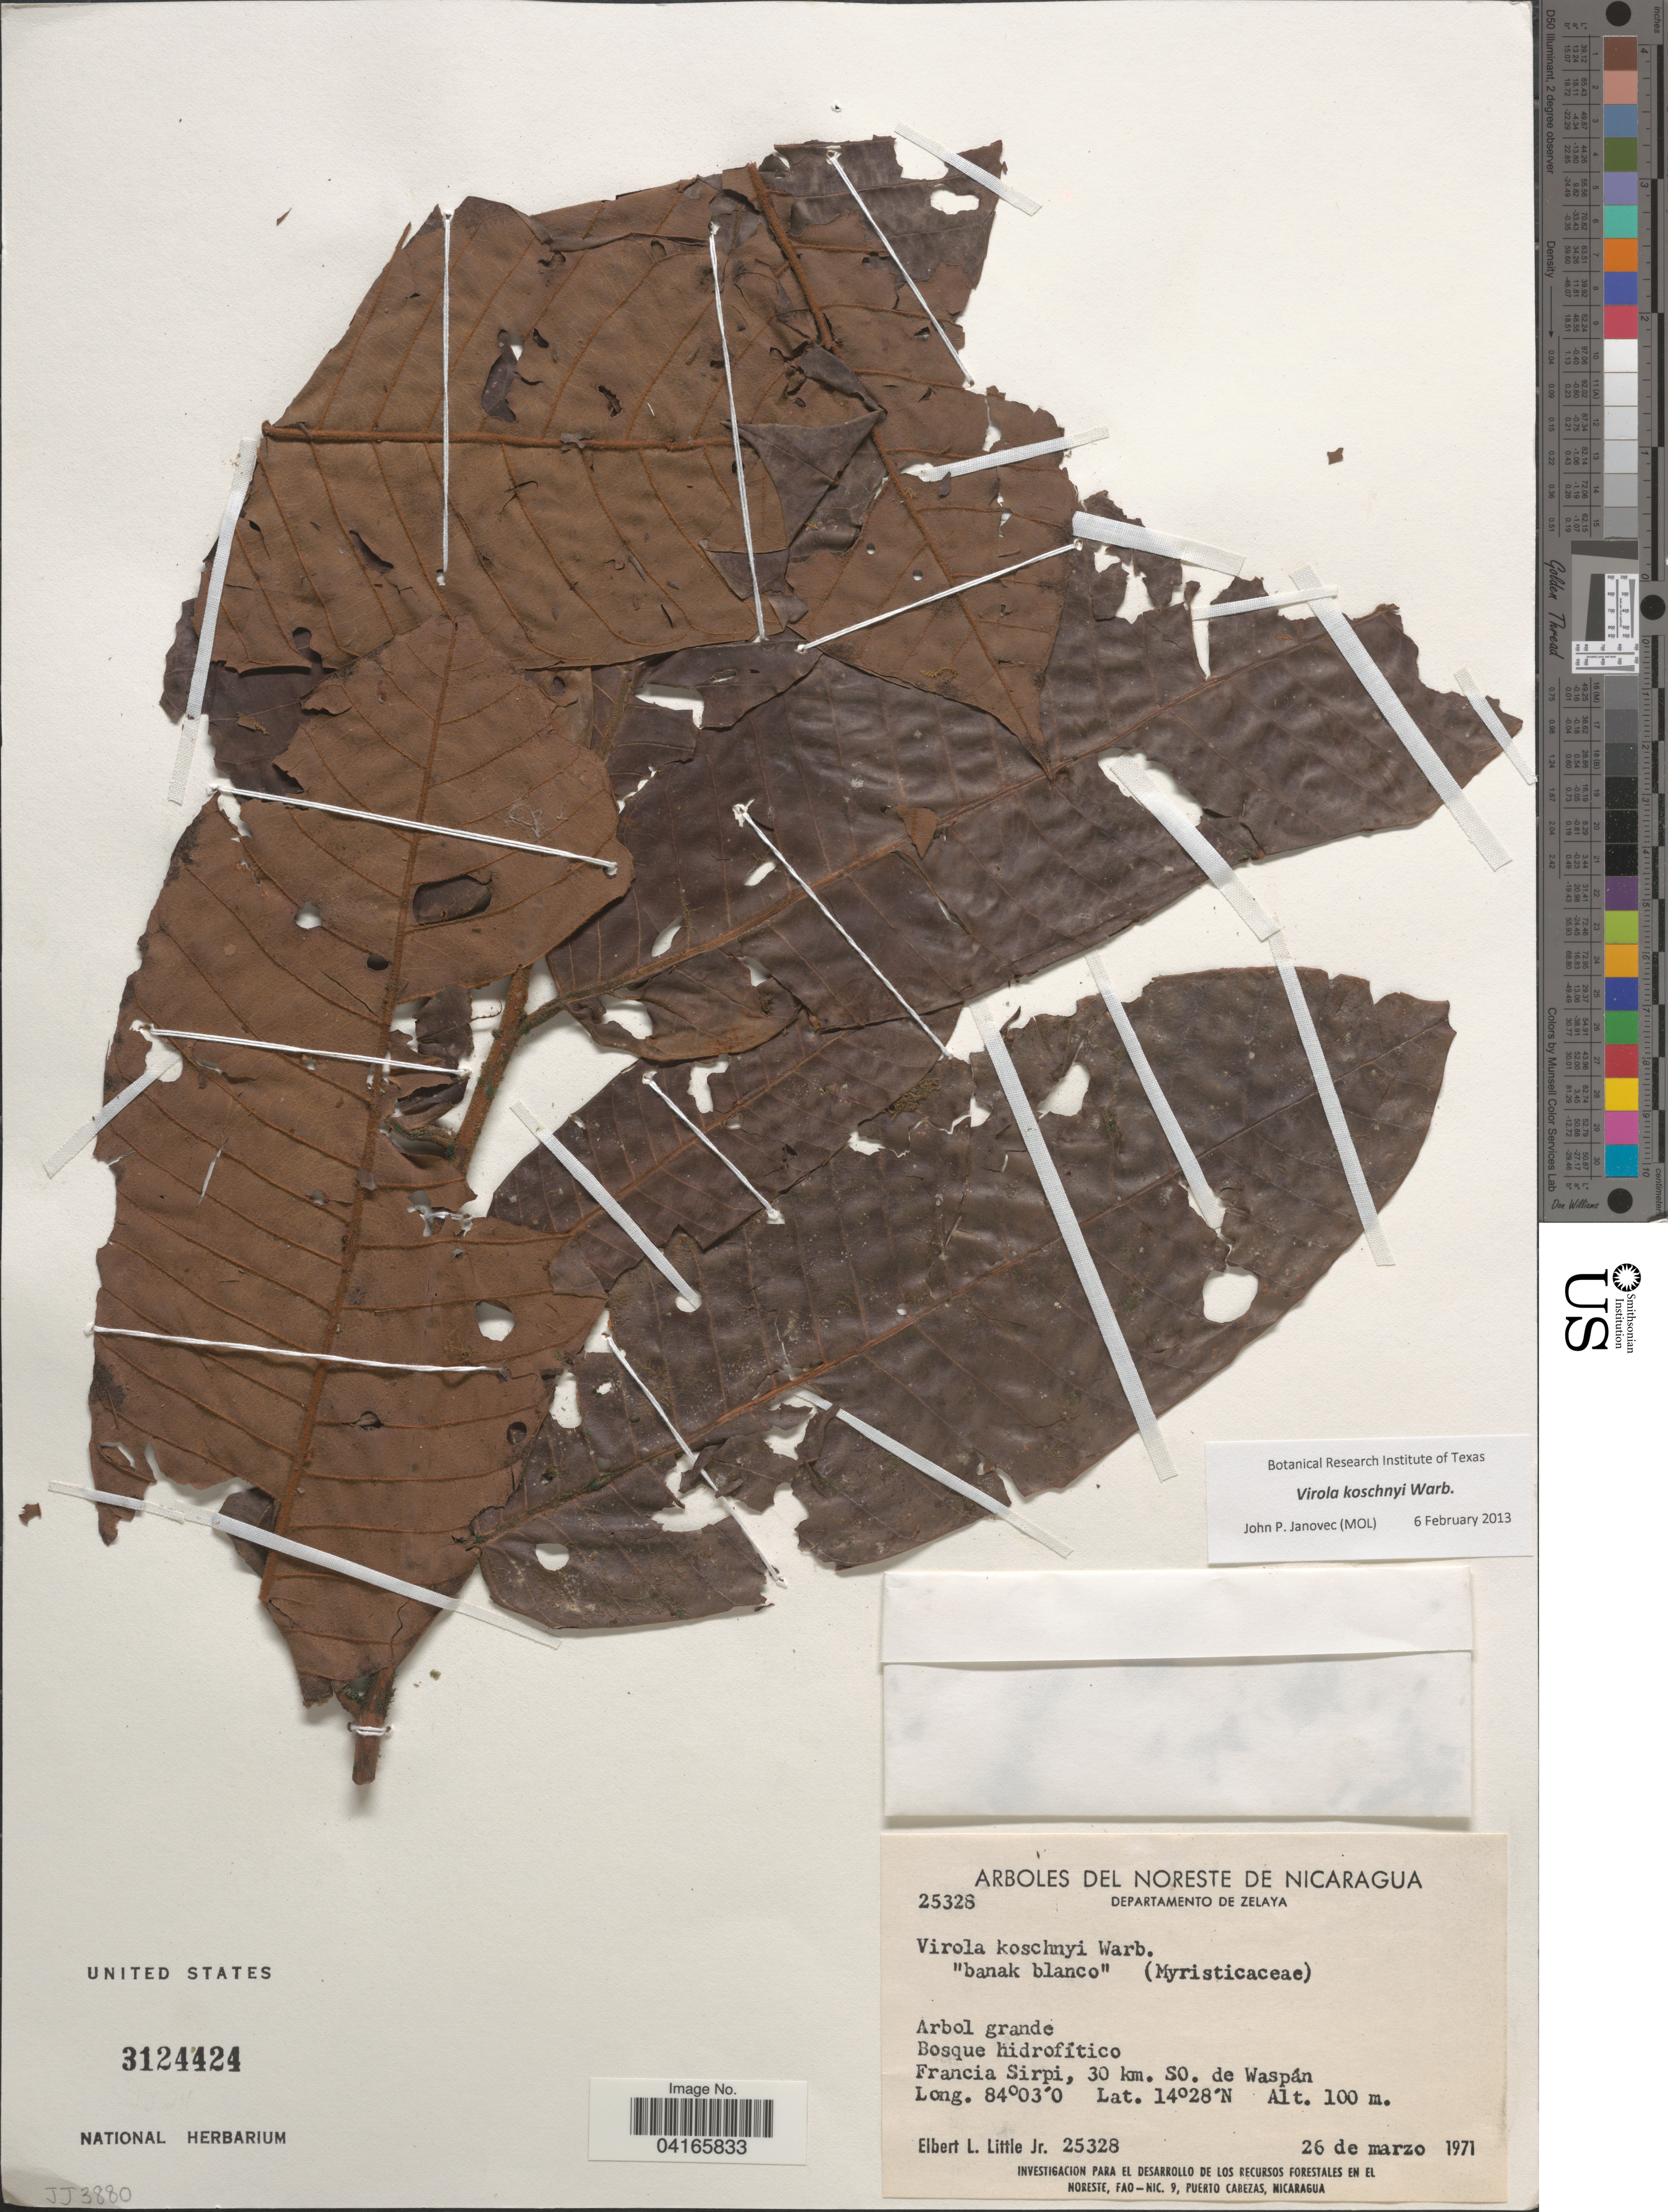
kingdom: Plantae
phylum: Tracheophyta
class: Magnoliopsida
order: Magnoliales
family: Myristicaceae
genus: Virola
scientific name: Virola koschnyi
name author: Warb.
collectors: E. L. Little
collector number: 25328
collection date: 1971-03-26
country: Nicaragua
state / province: Atlántico Norte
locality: Noreste de Nicaragua. Departamento de Zelaya. Francia Sirpi, 30 km. SO. de Waspán.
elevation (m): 100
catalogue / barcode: US 3124424